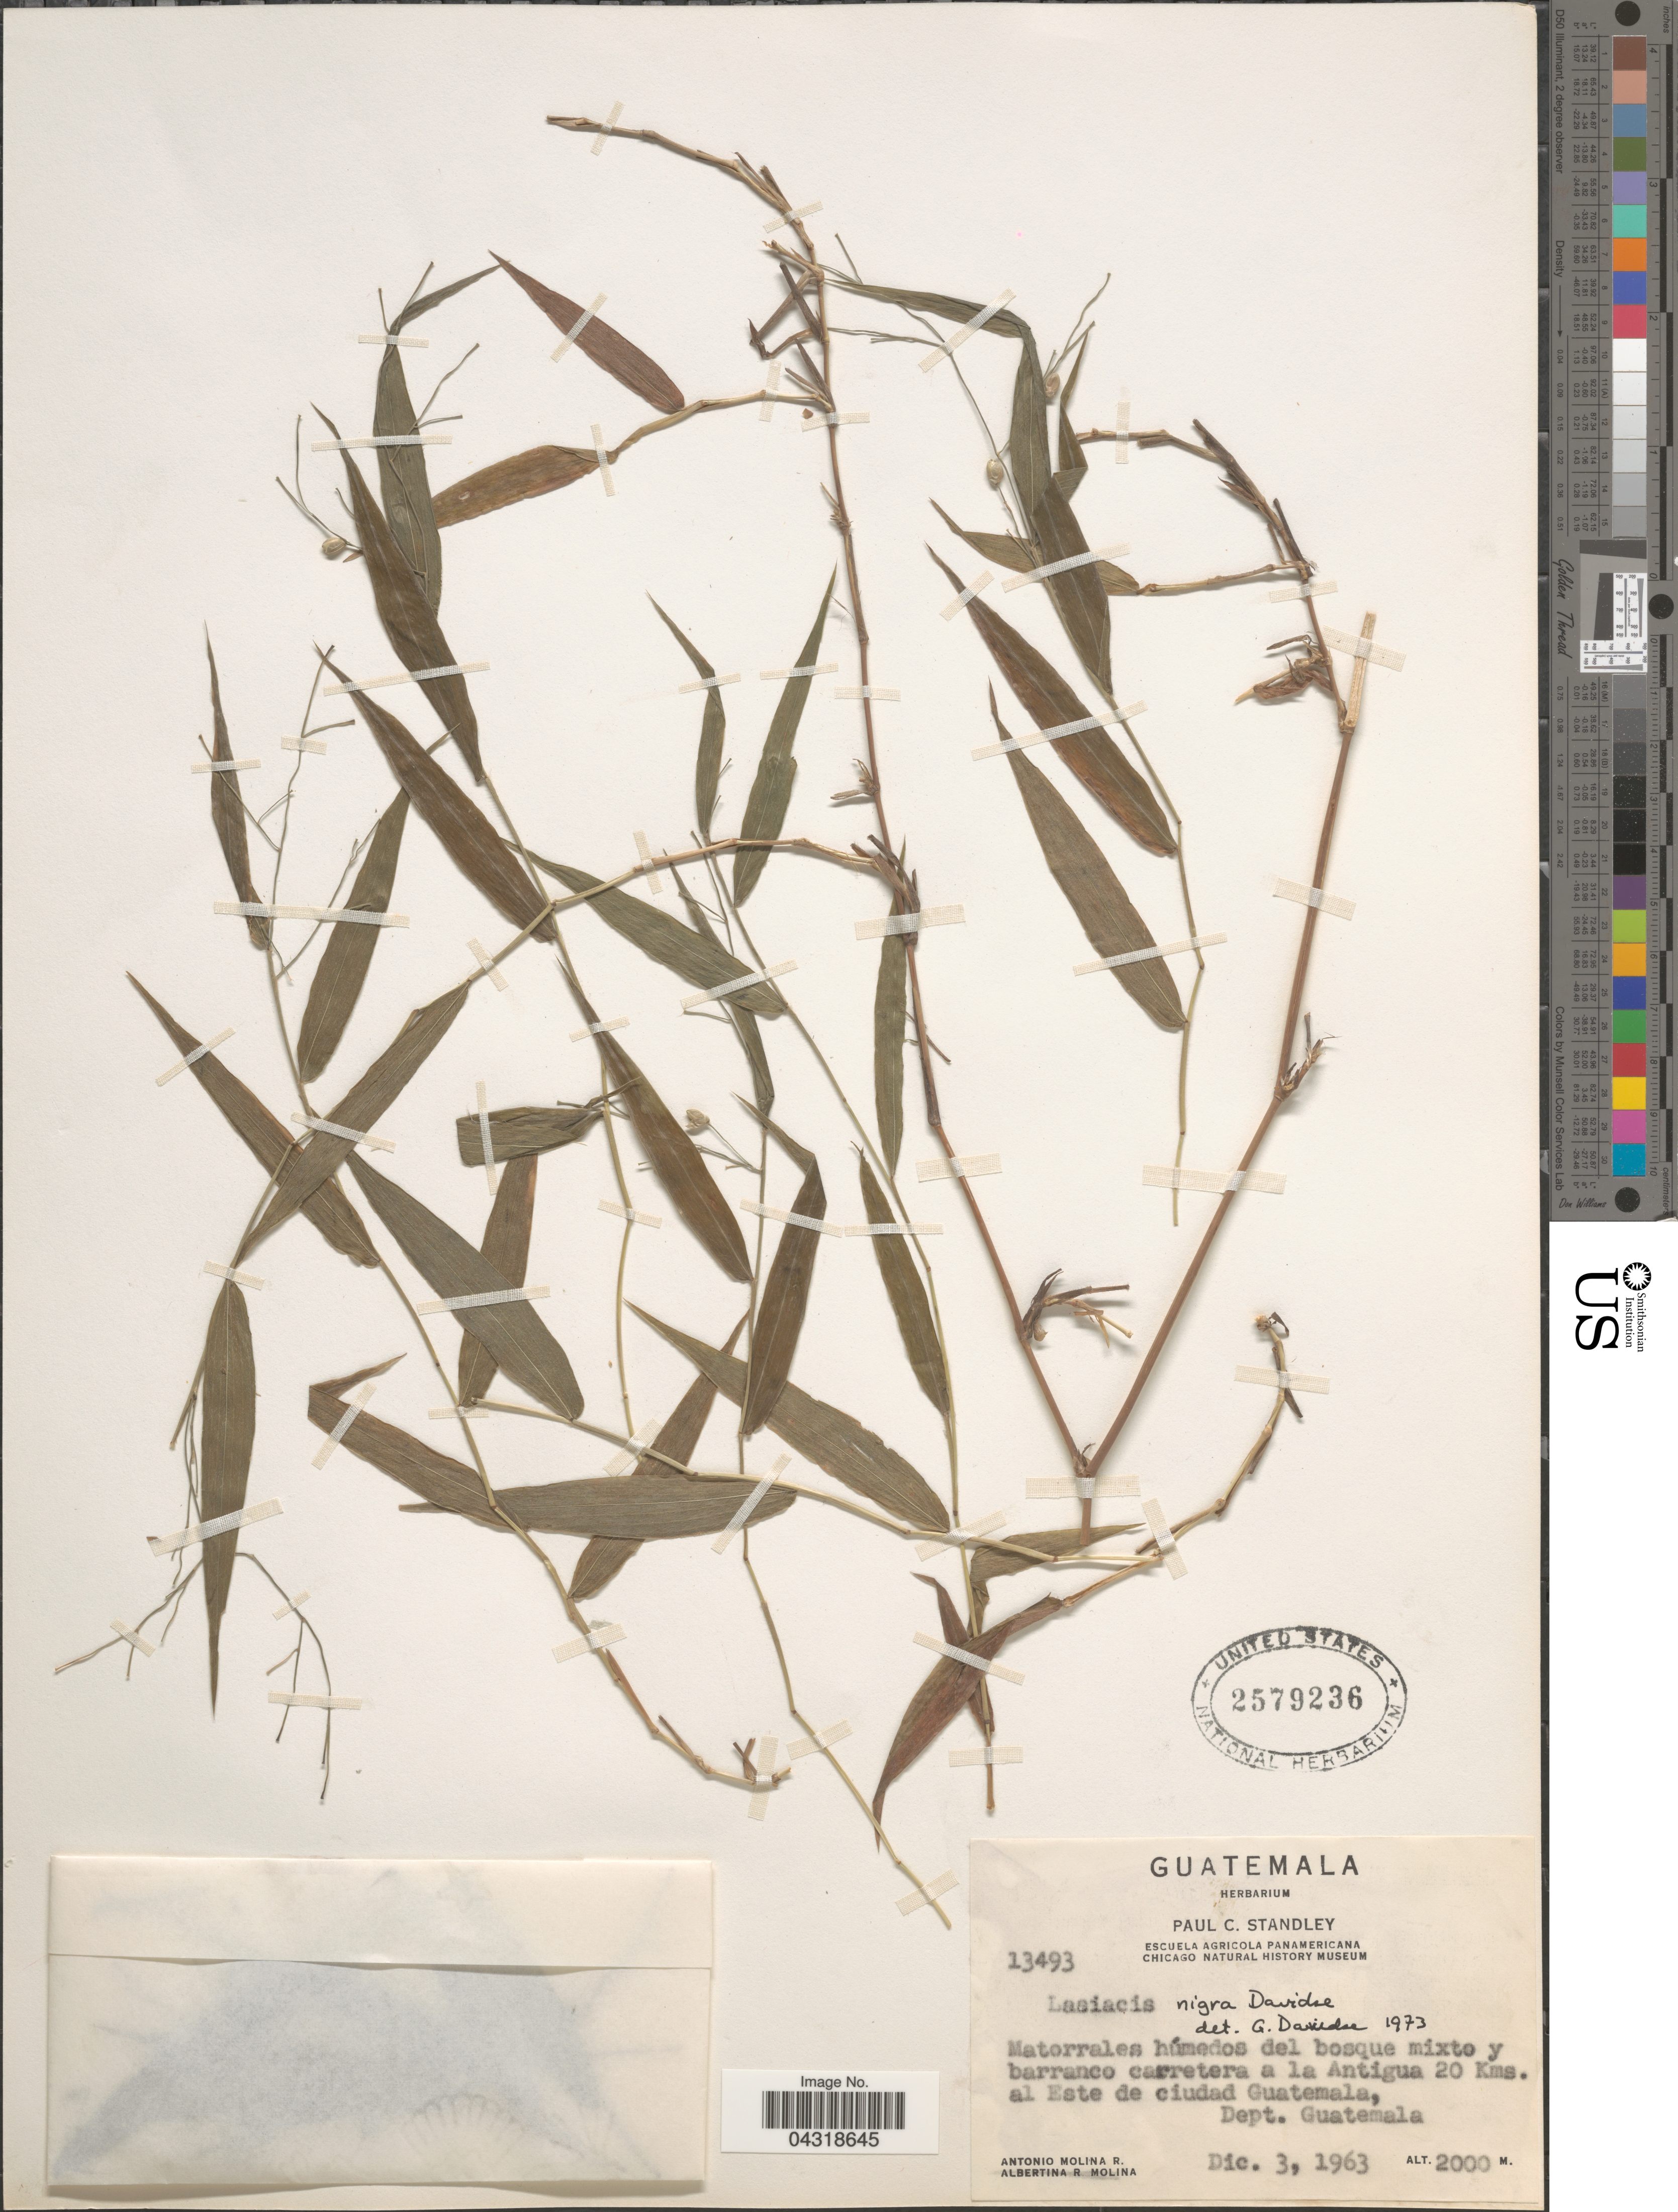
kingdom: Plantae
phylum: Tracheophyta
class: Liliopsida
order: Poales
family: Poaceae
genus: Lasiacis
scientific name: Lasiacis nigra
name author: Davidse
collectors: A. Molina R.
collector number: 13493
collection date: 1963-12-03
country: Guatemala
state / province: Guatemala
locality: Matorrales húmedos del bosque mixto y barranco carretera a la Antigua 20 Kms. al Este de ciudad Guatemala, Dept. Guatemala.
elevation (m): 2000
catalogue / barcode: US 2579236